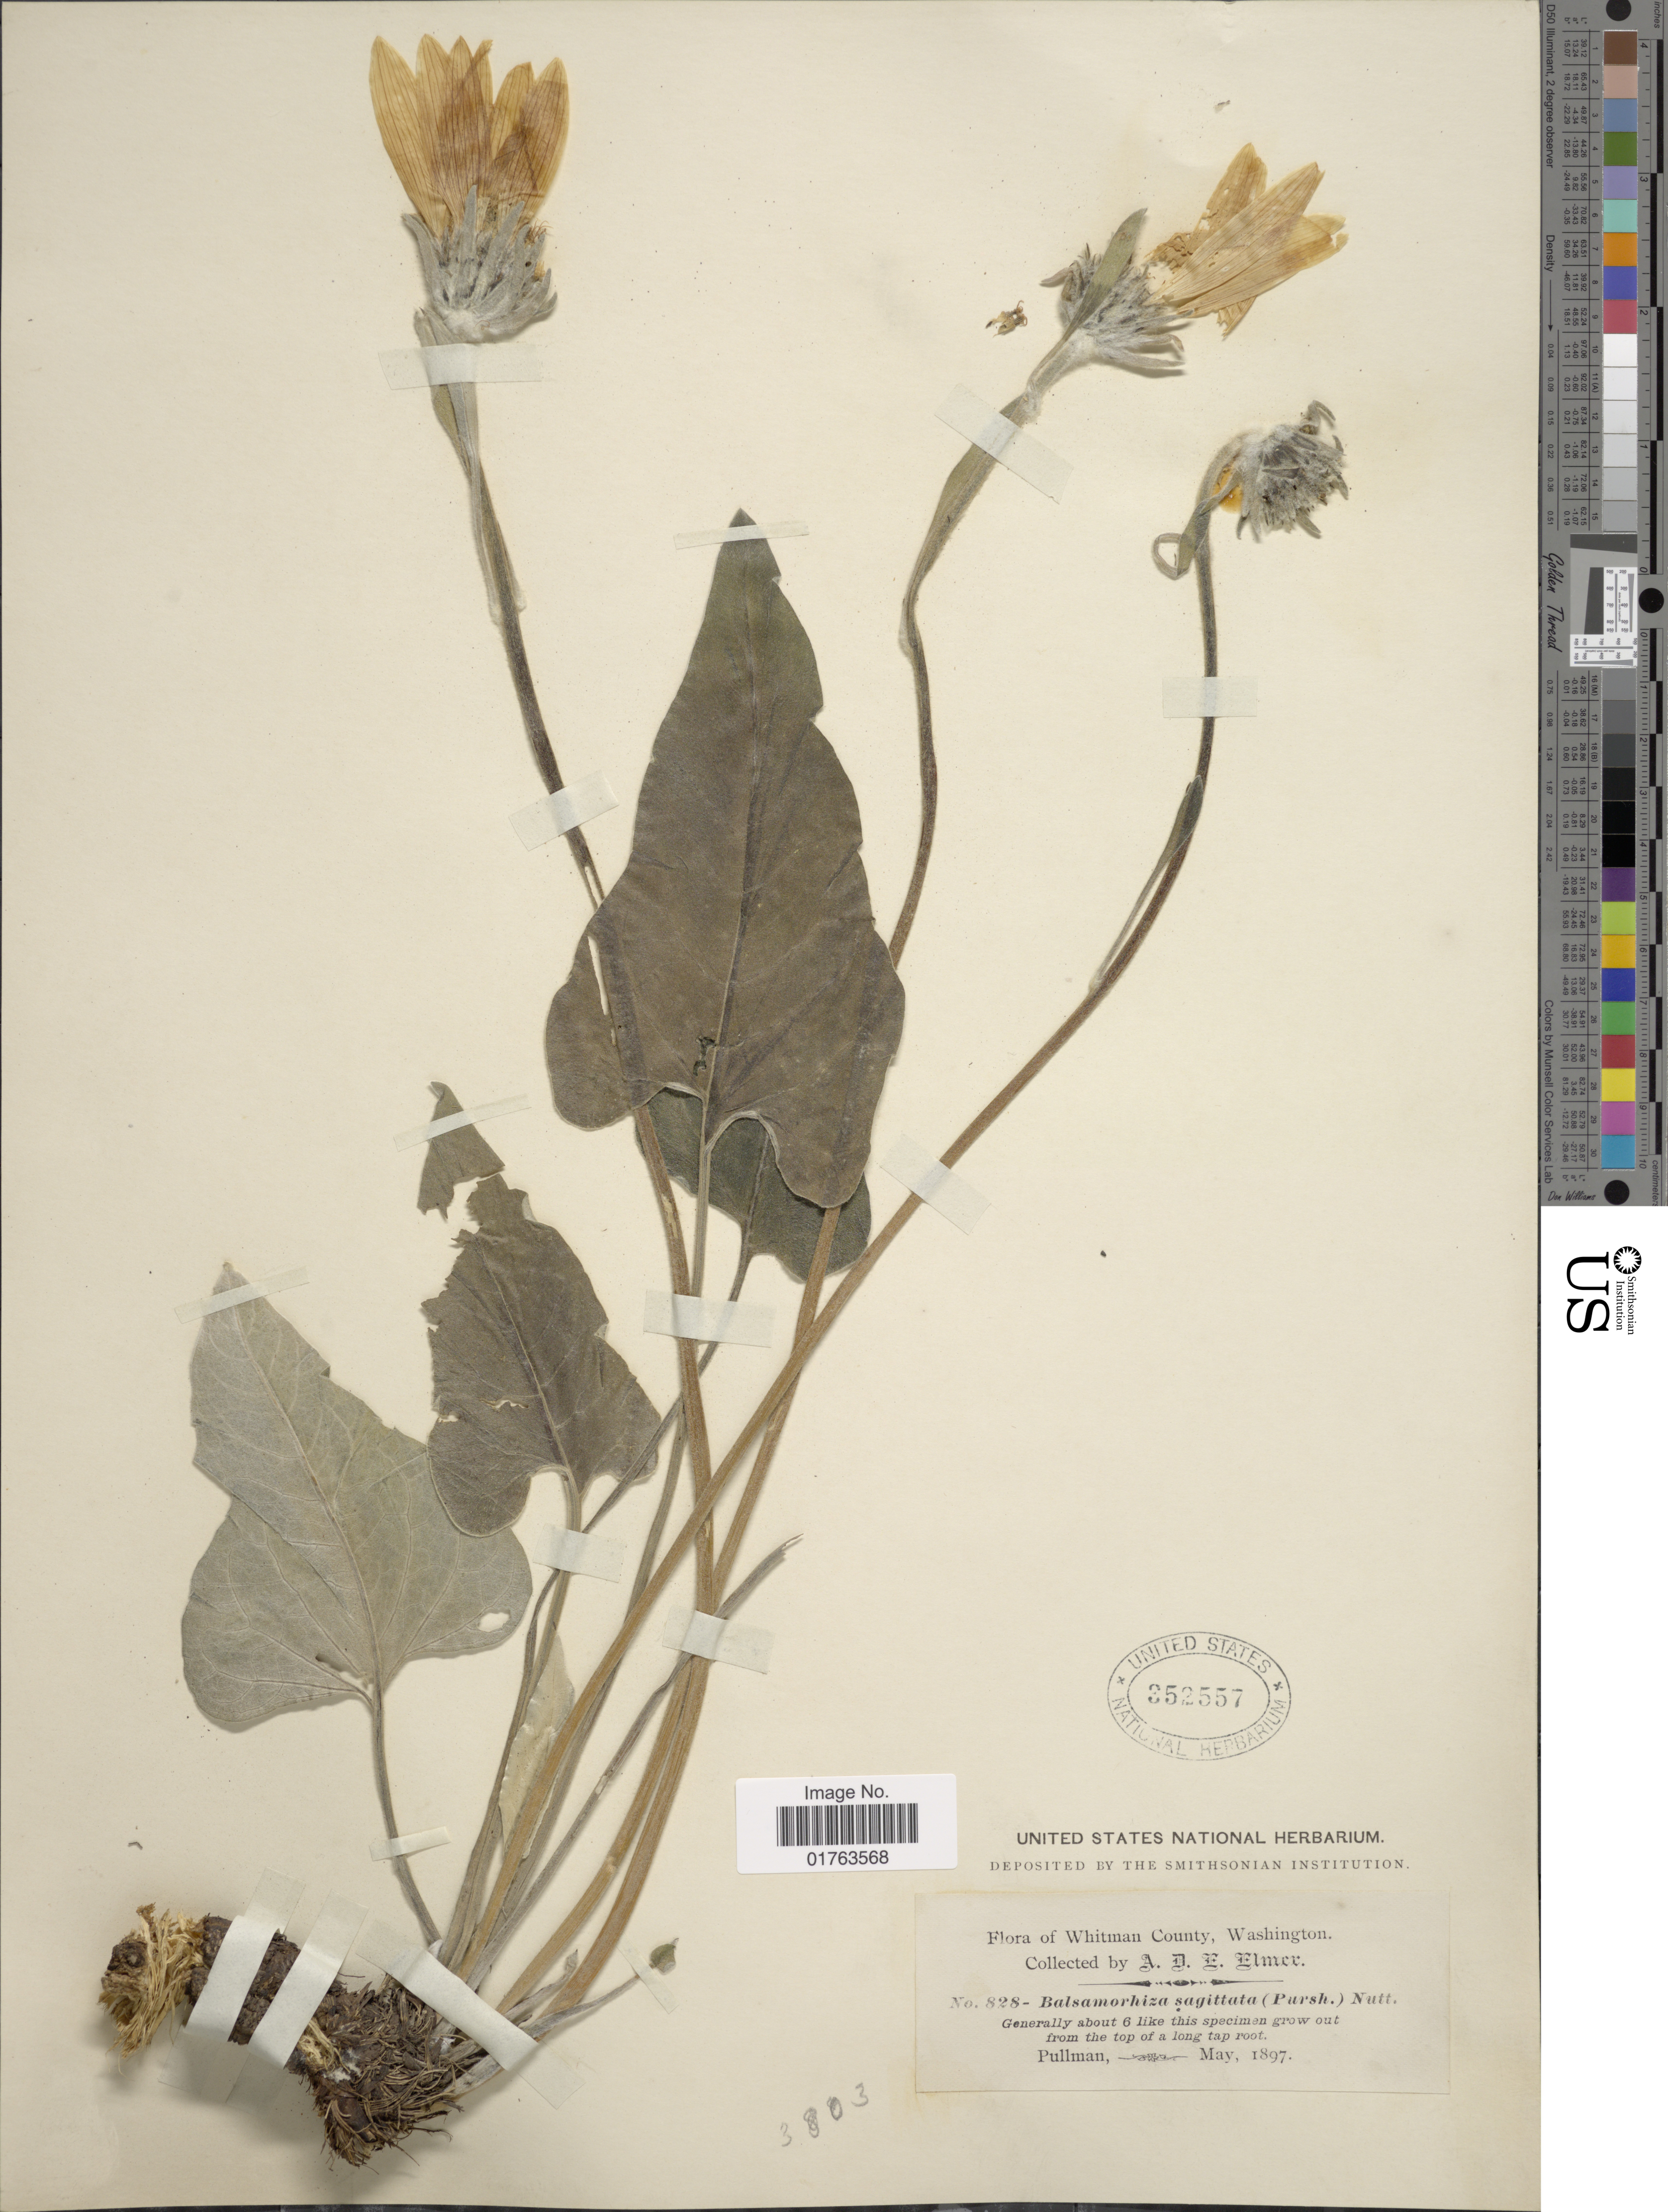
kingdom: Plantae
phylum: Tracheophyta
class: Magnoliopsida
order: Asterales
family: Asteraceae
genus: Balsamorhiza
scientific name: Balsamorhiza sagittata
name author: (Pursh) Nutt.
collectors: A. D. E. Elmer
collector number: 828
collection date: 1897-05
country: United States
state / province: Washington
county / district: Whitman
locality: Whitman County, Generally about 6 like this specimen grow out from the top of a long tap root, Pullman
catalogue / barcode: US 352557